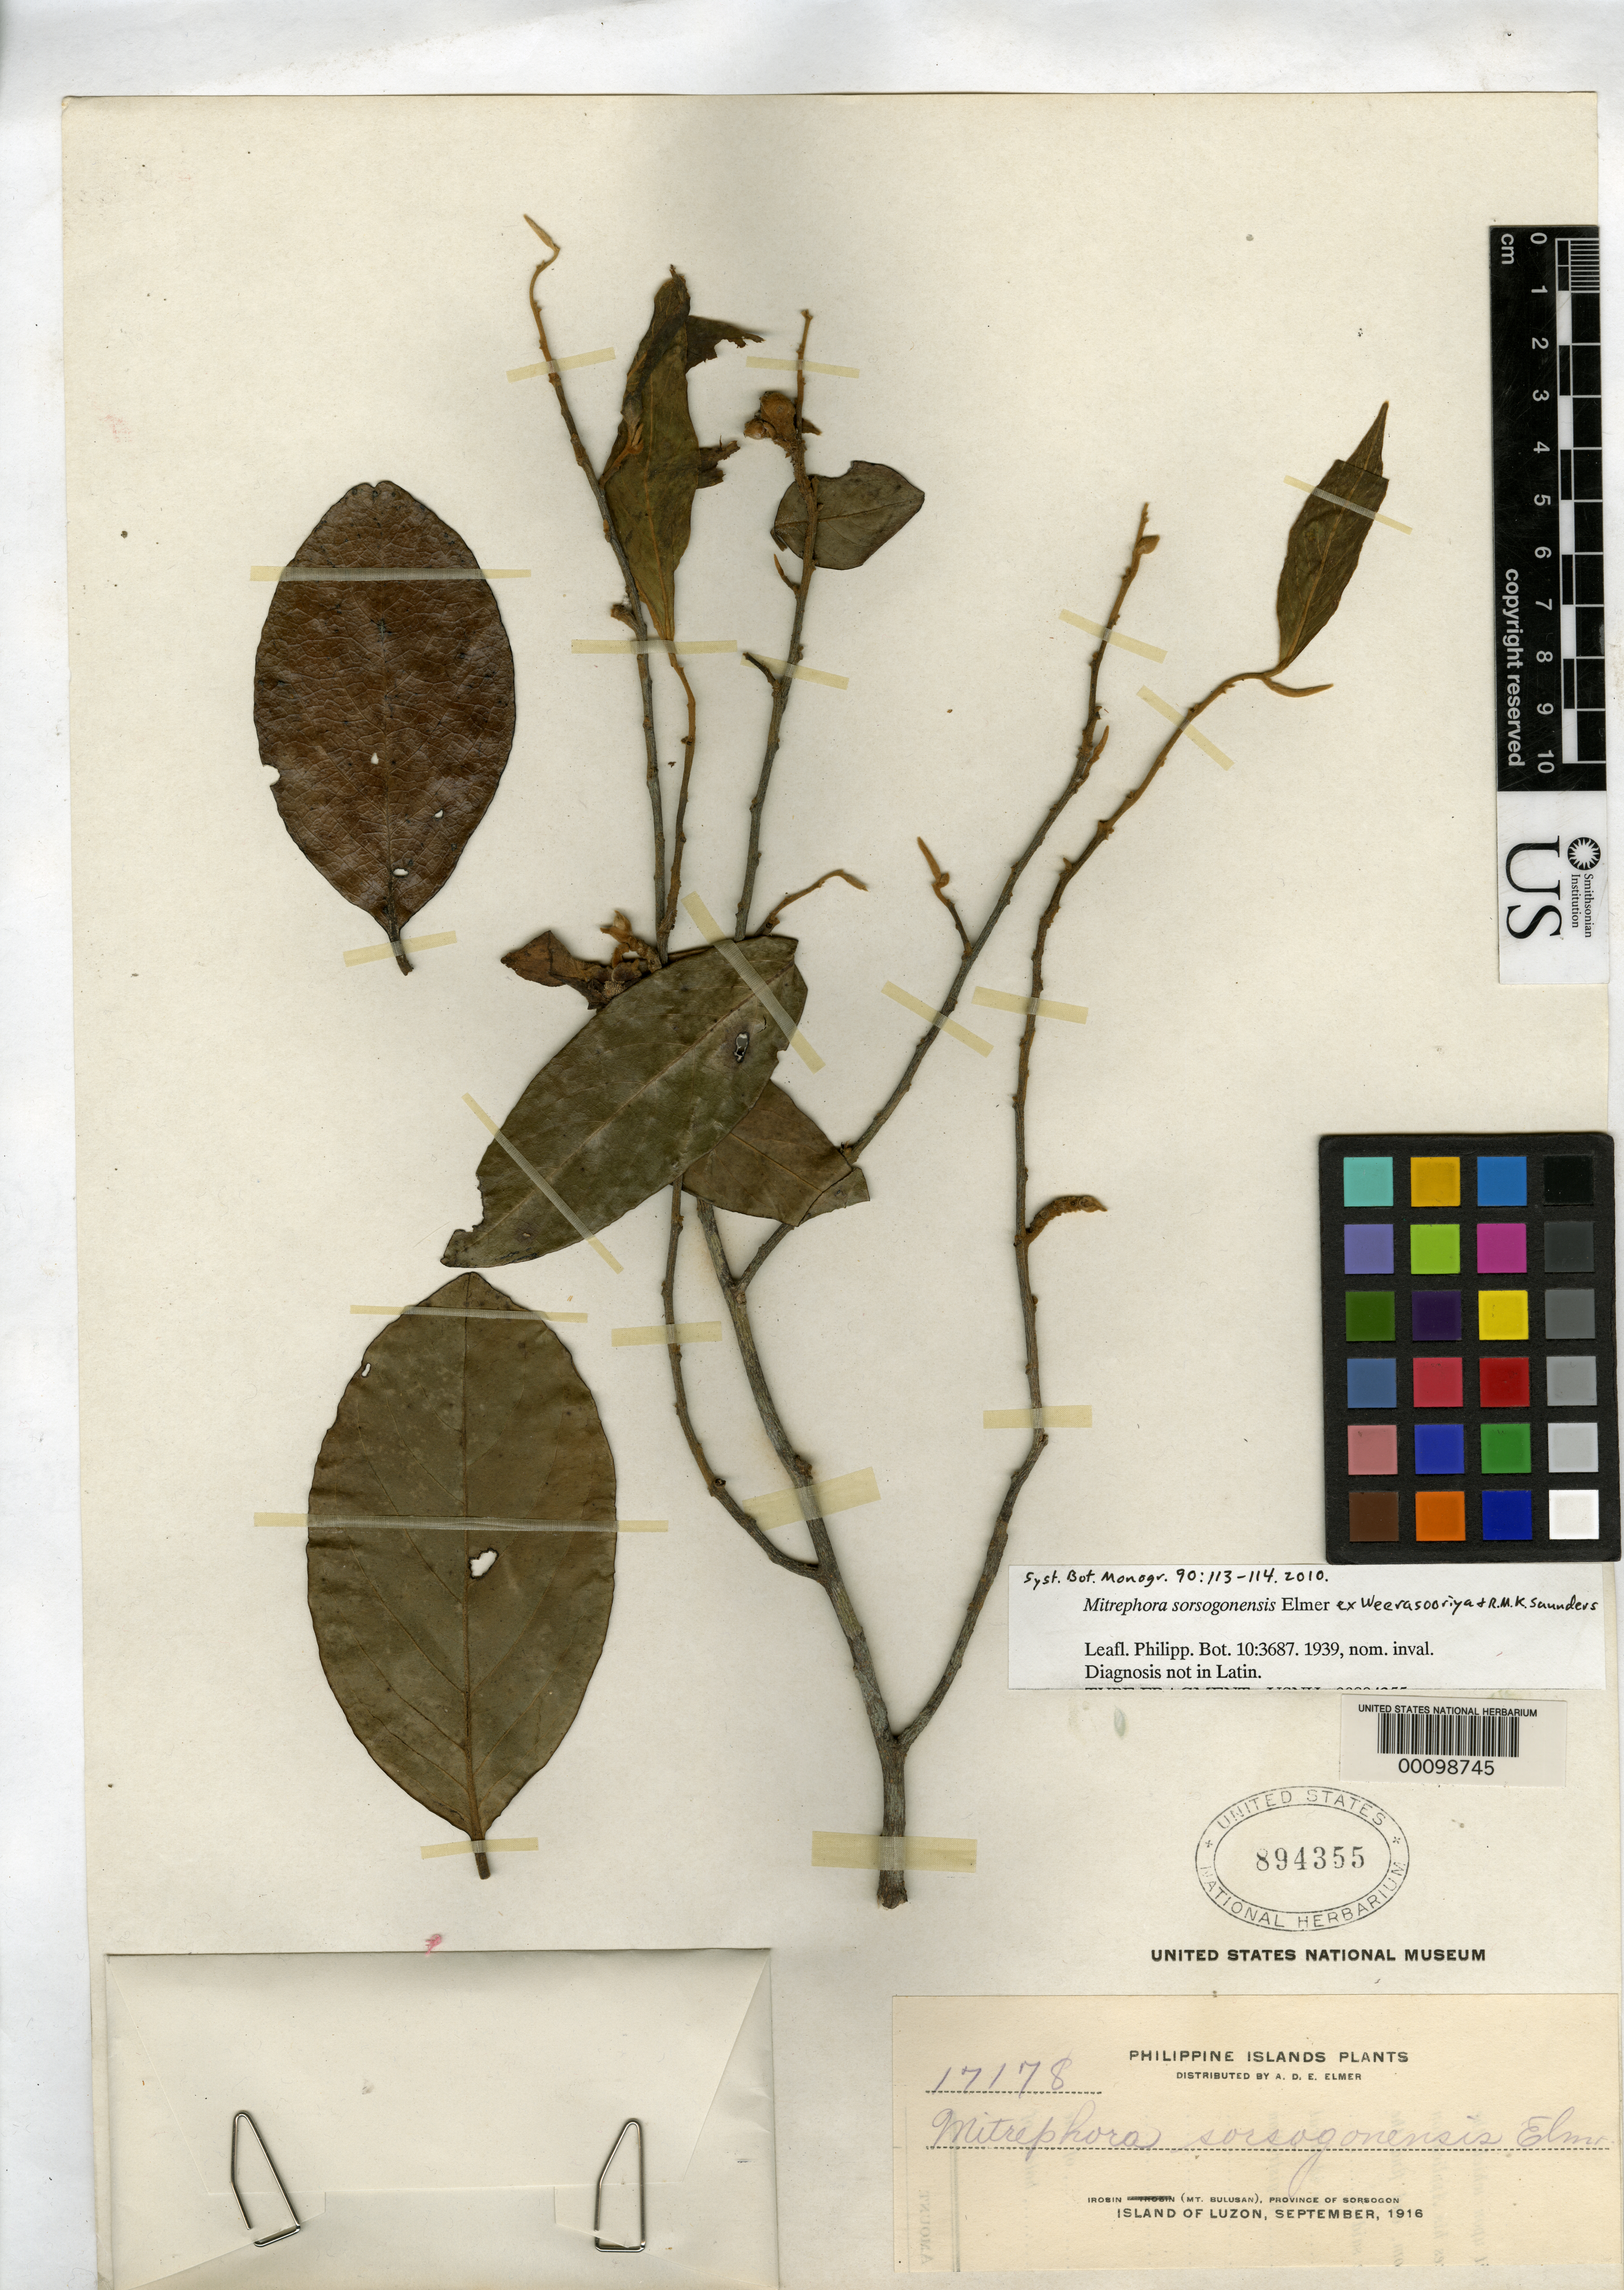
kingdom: Plantae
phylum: Tracheophyta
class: Magnoliopsida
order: Magnoliales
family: Annonaceae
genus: Mitrephora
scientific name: Mitrephora sorsogonensis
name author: Elmer ex Weeras. & R.M.K. Saunders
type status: Isotype; Voucher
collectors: A. D. E. Elmer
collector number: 17178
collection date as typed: Sep 1916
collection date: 1916-09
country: Philippines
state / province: Bicol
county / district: Sorsogon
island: Luzon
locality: Frosin, Mt. Bulusan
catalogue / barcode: US 894355